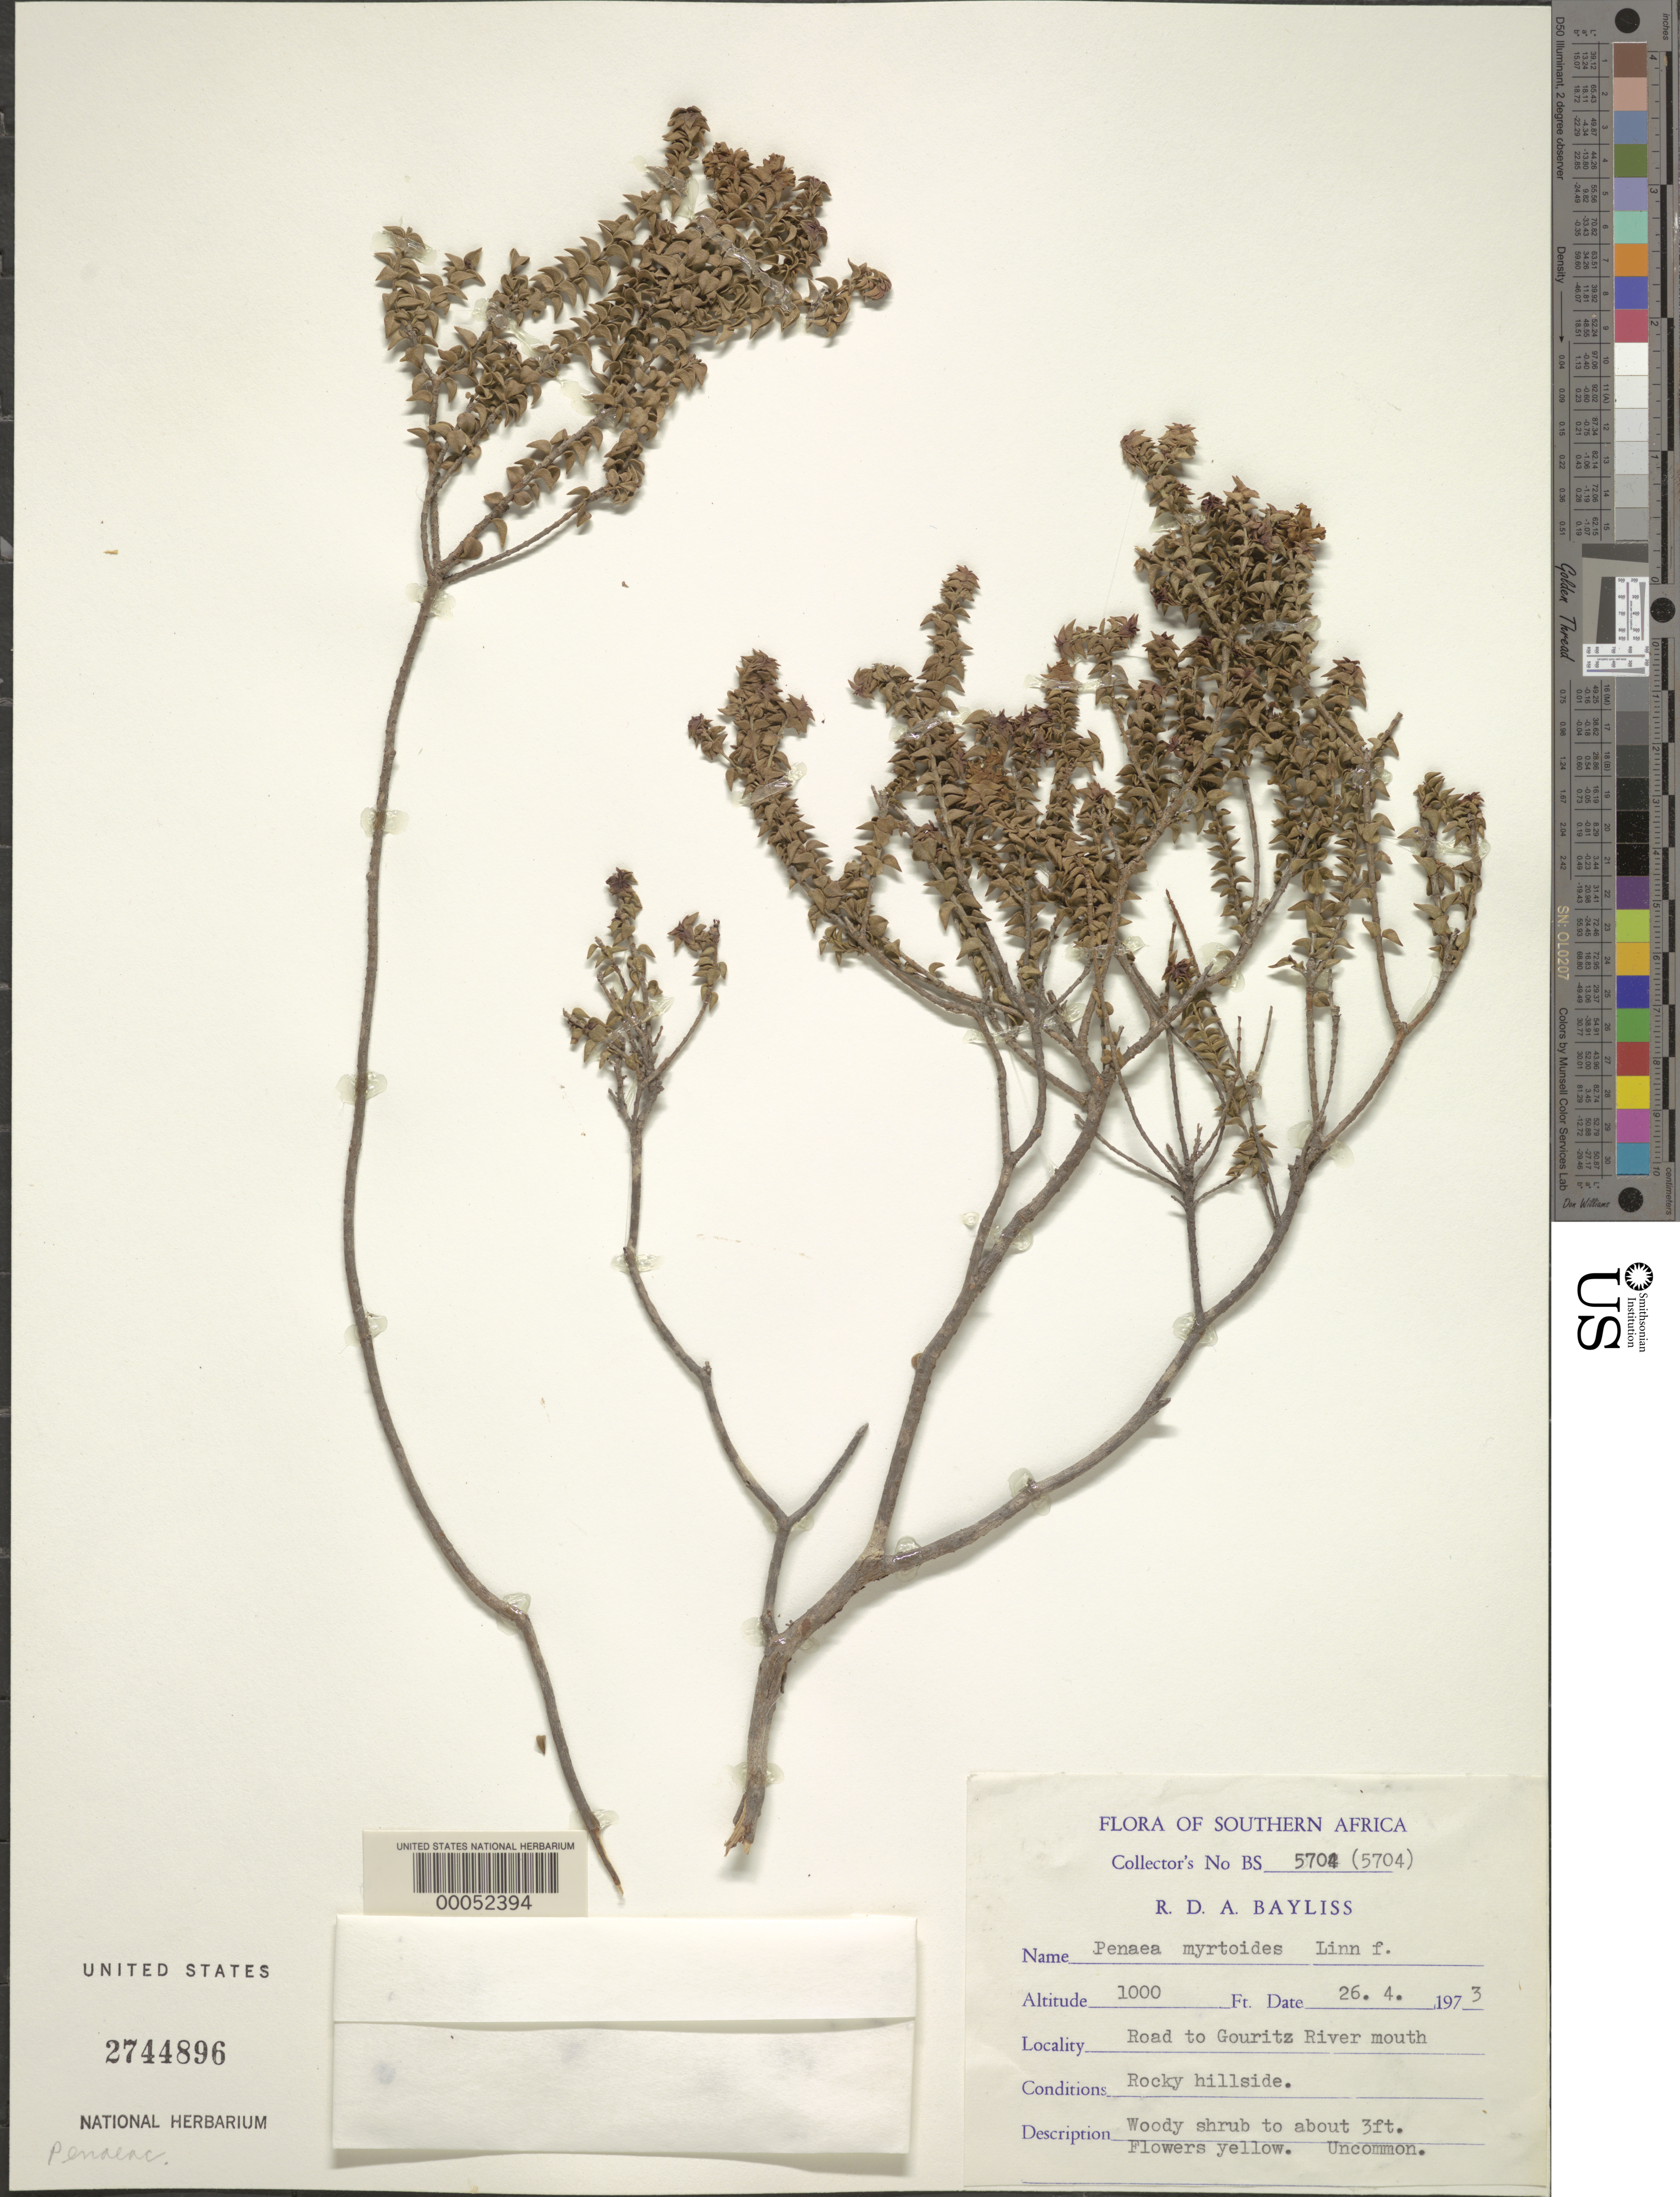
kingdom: Plantae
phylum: Tracheophyta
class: Magnoliopsida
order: Myrtales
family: Penaeaceae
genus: Penaea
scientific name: Penaea mucronata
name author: L.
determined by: Strong, Mark T., (BOT), Smithsonian Institution - National Museum of Natural History (UNITED STATES)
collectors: R. D. Bayliss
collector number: Bs 5704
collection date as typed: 26 Apr 1973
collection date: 1973-04-26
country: South Africa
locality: Road to gouritz river mouth, on rocky hillside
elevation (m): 305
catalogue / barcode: US 2744896